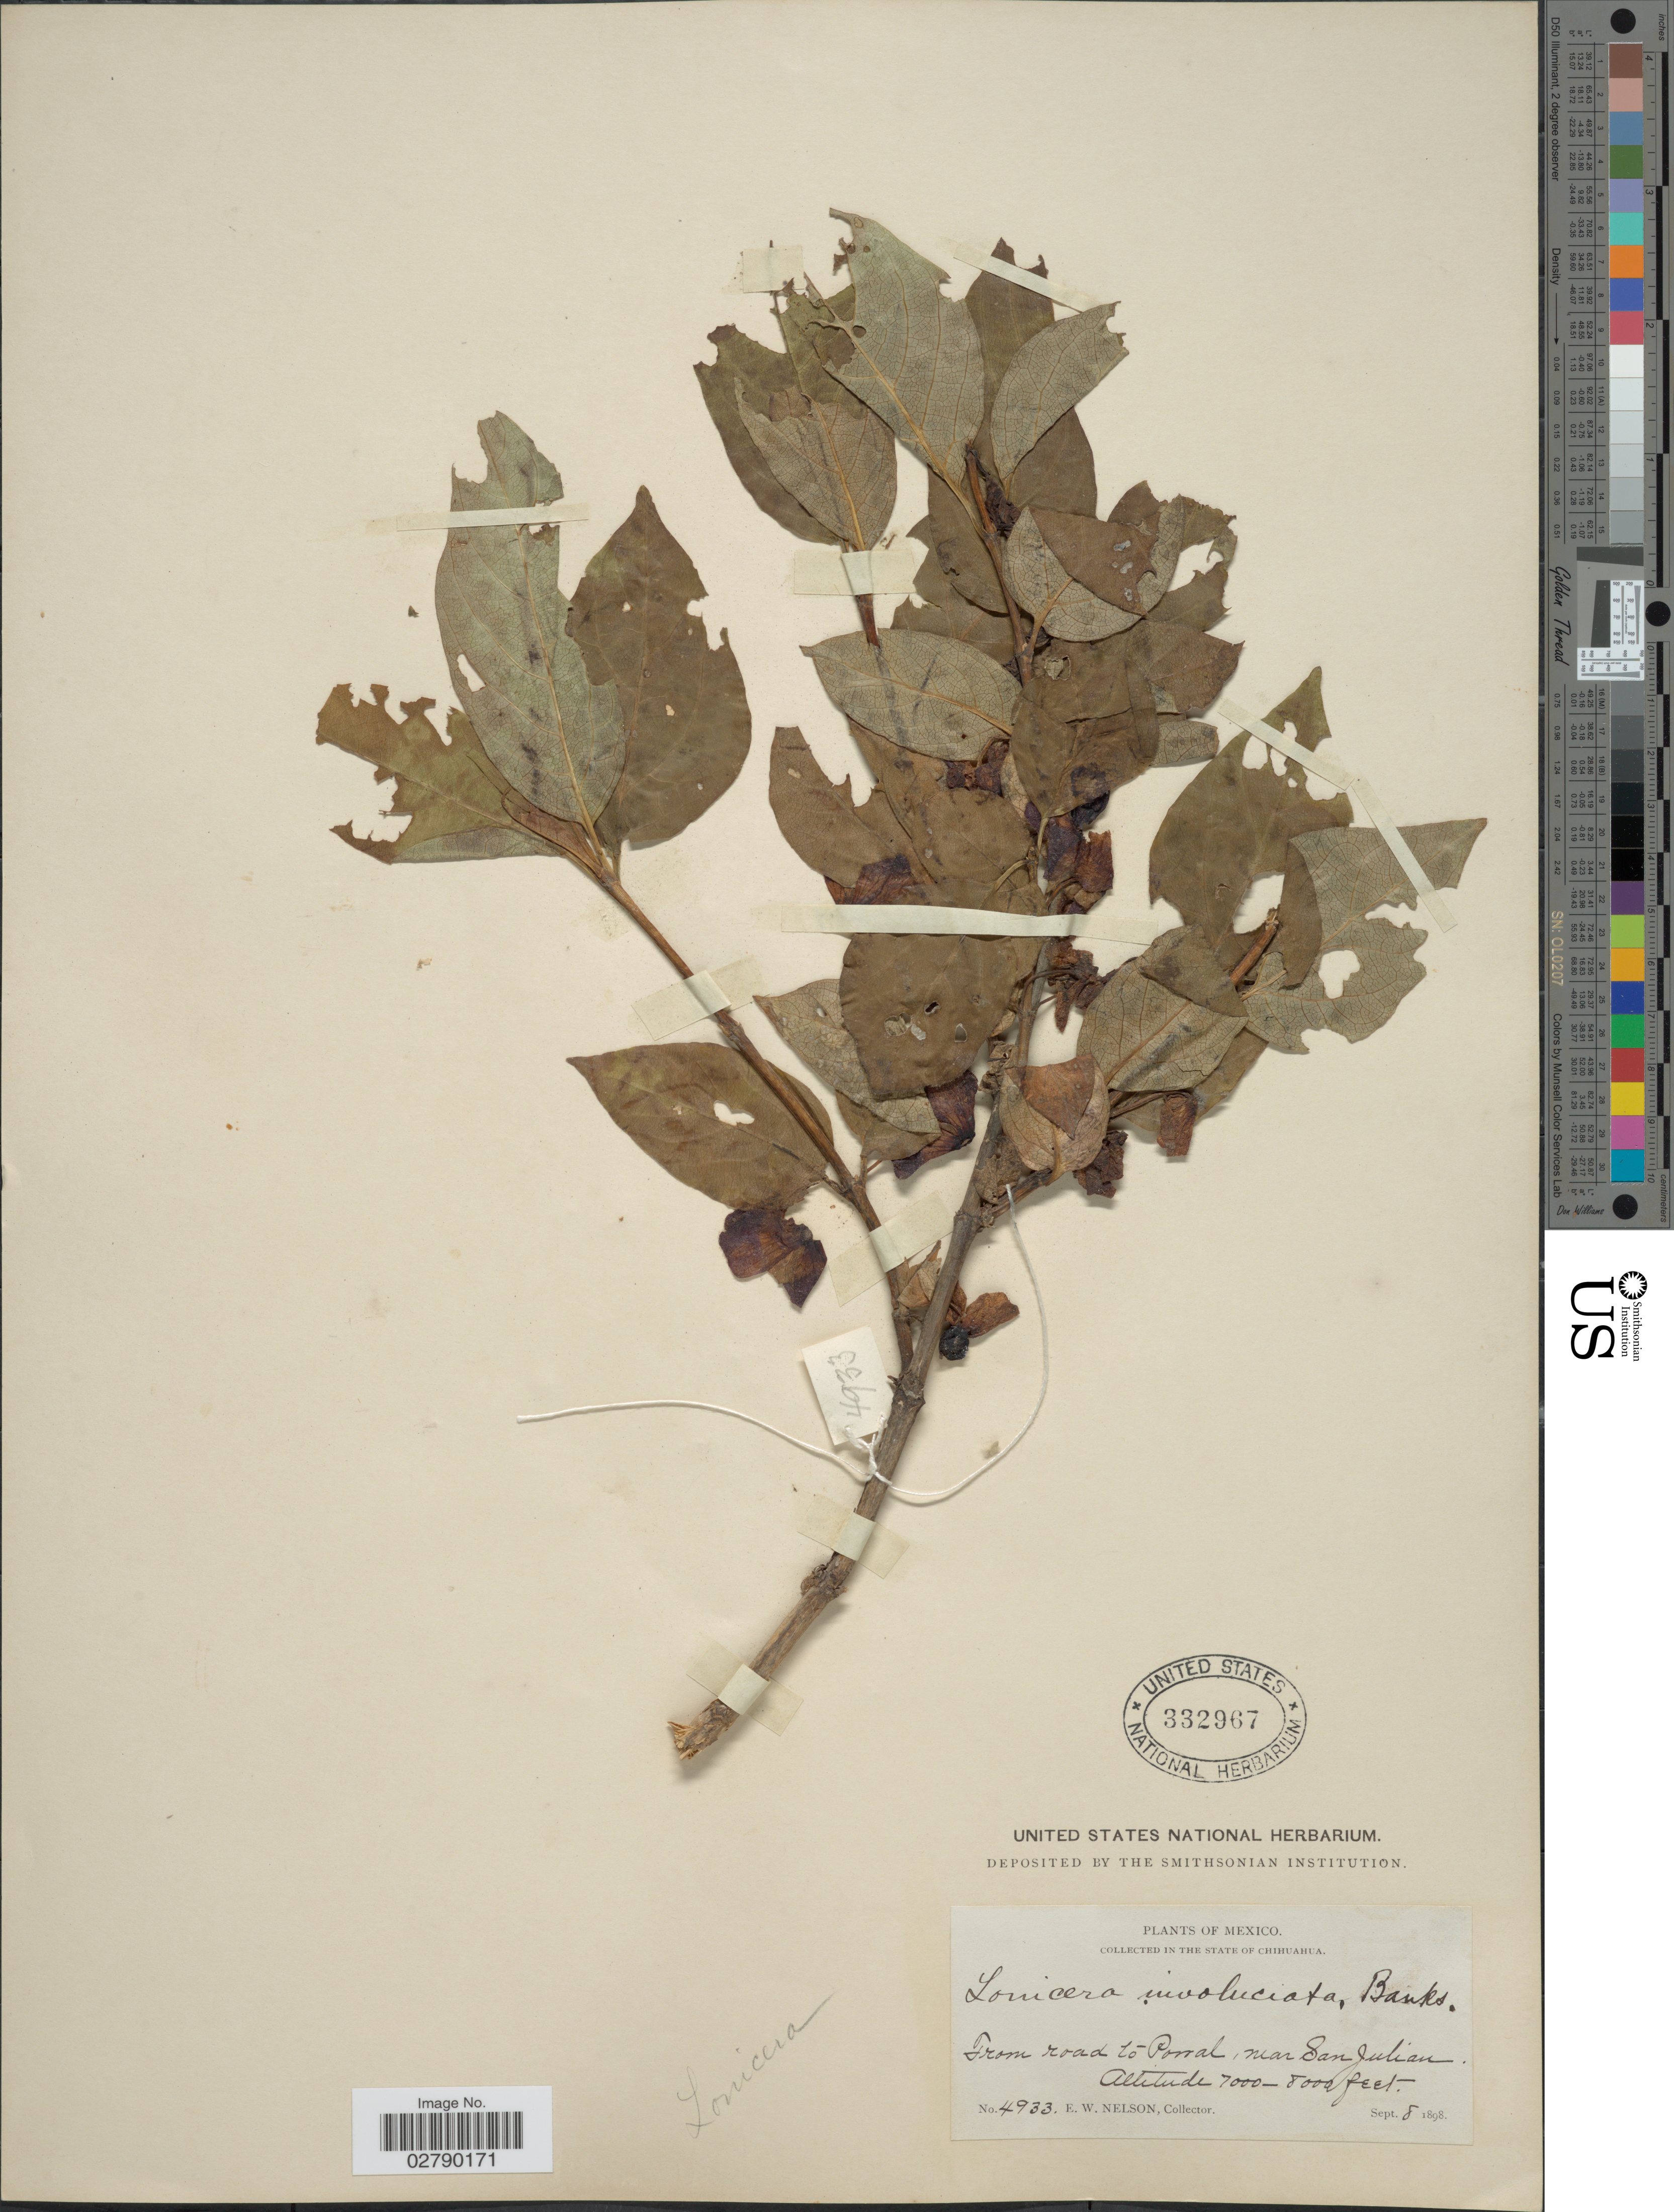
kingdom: Plantae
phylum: Tracheophyta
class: Magnoliopsida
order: Dipsacales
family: Caprifoliaceae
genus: Lonicera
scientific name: Lonicera involucrata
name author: (Richardson) Banks ex Spreng.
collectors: E. W. Nelson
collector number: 4933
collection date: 1898-09-08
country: Mexico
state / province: Chihuahua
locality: From road to Porral, near San Julian.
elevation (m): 2134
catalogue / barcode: US 332967